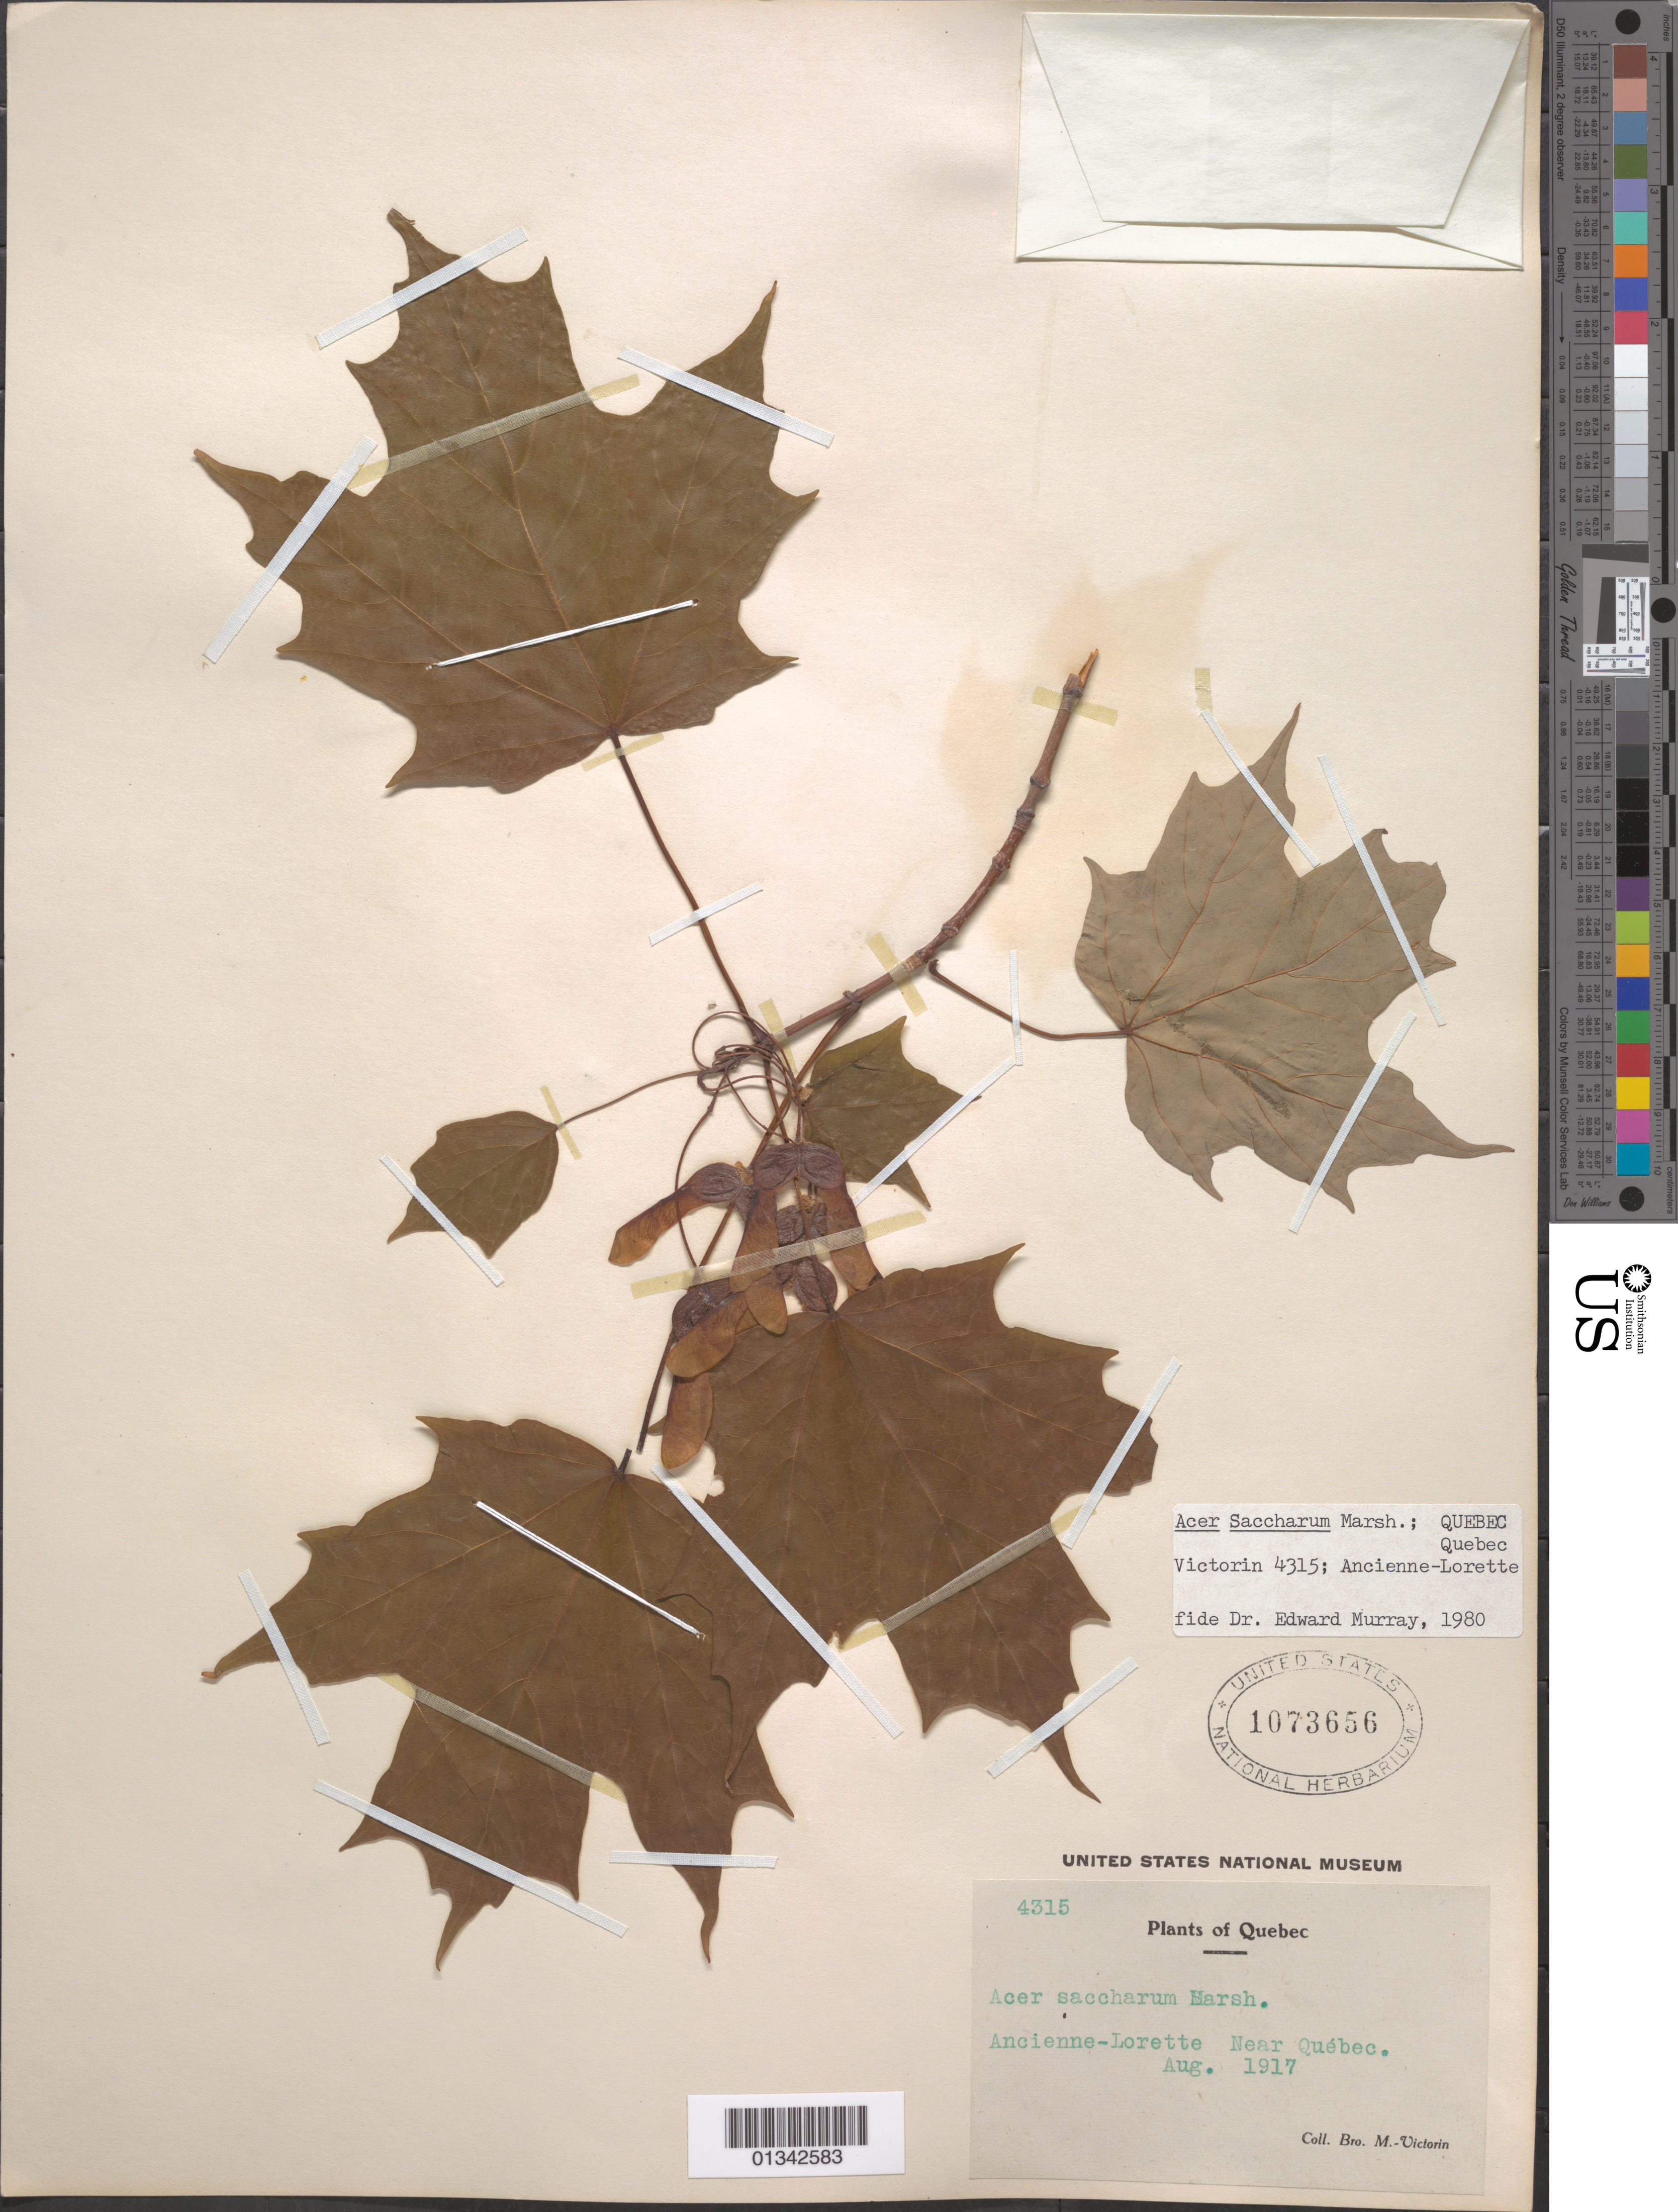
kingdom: Plantae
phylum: Tracheophyta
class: Magnoliopsida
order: Sapindales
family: Sapindaceae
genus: Acer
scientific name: Acer saccharum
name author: Marshall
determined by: Murray, Edward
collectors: Fr. Marie-Victorin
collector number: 4315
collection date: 1917-08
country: Canada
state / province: Quebec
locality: Ancienne-Lorette, near Québec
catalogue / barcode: US 1073656